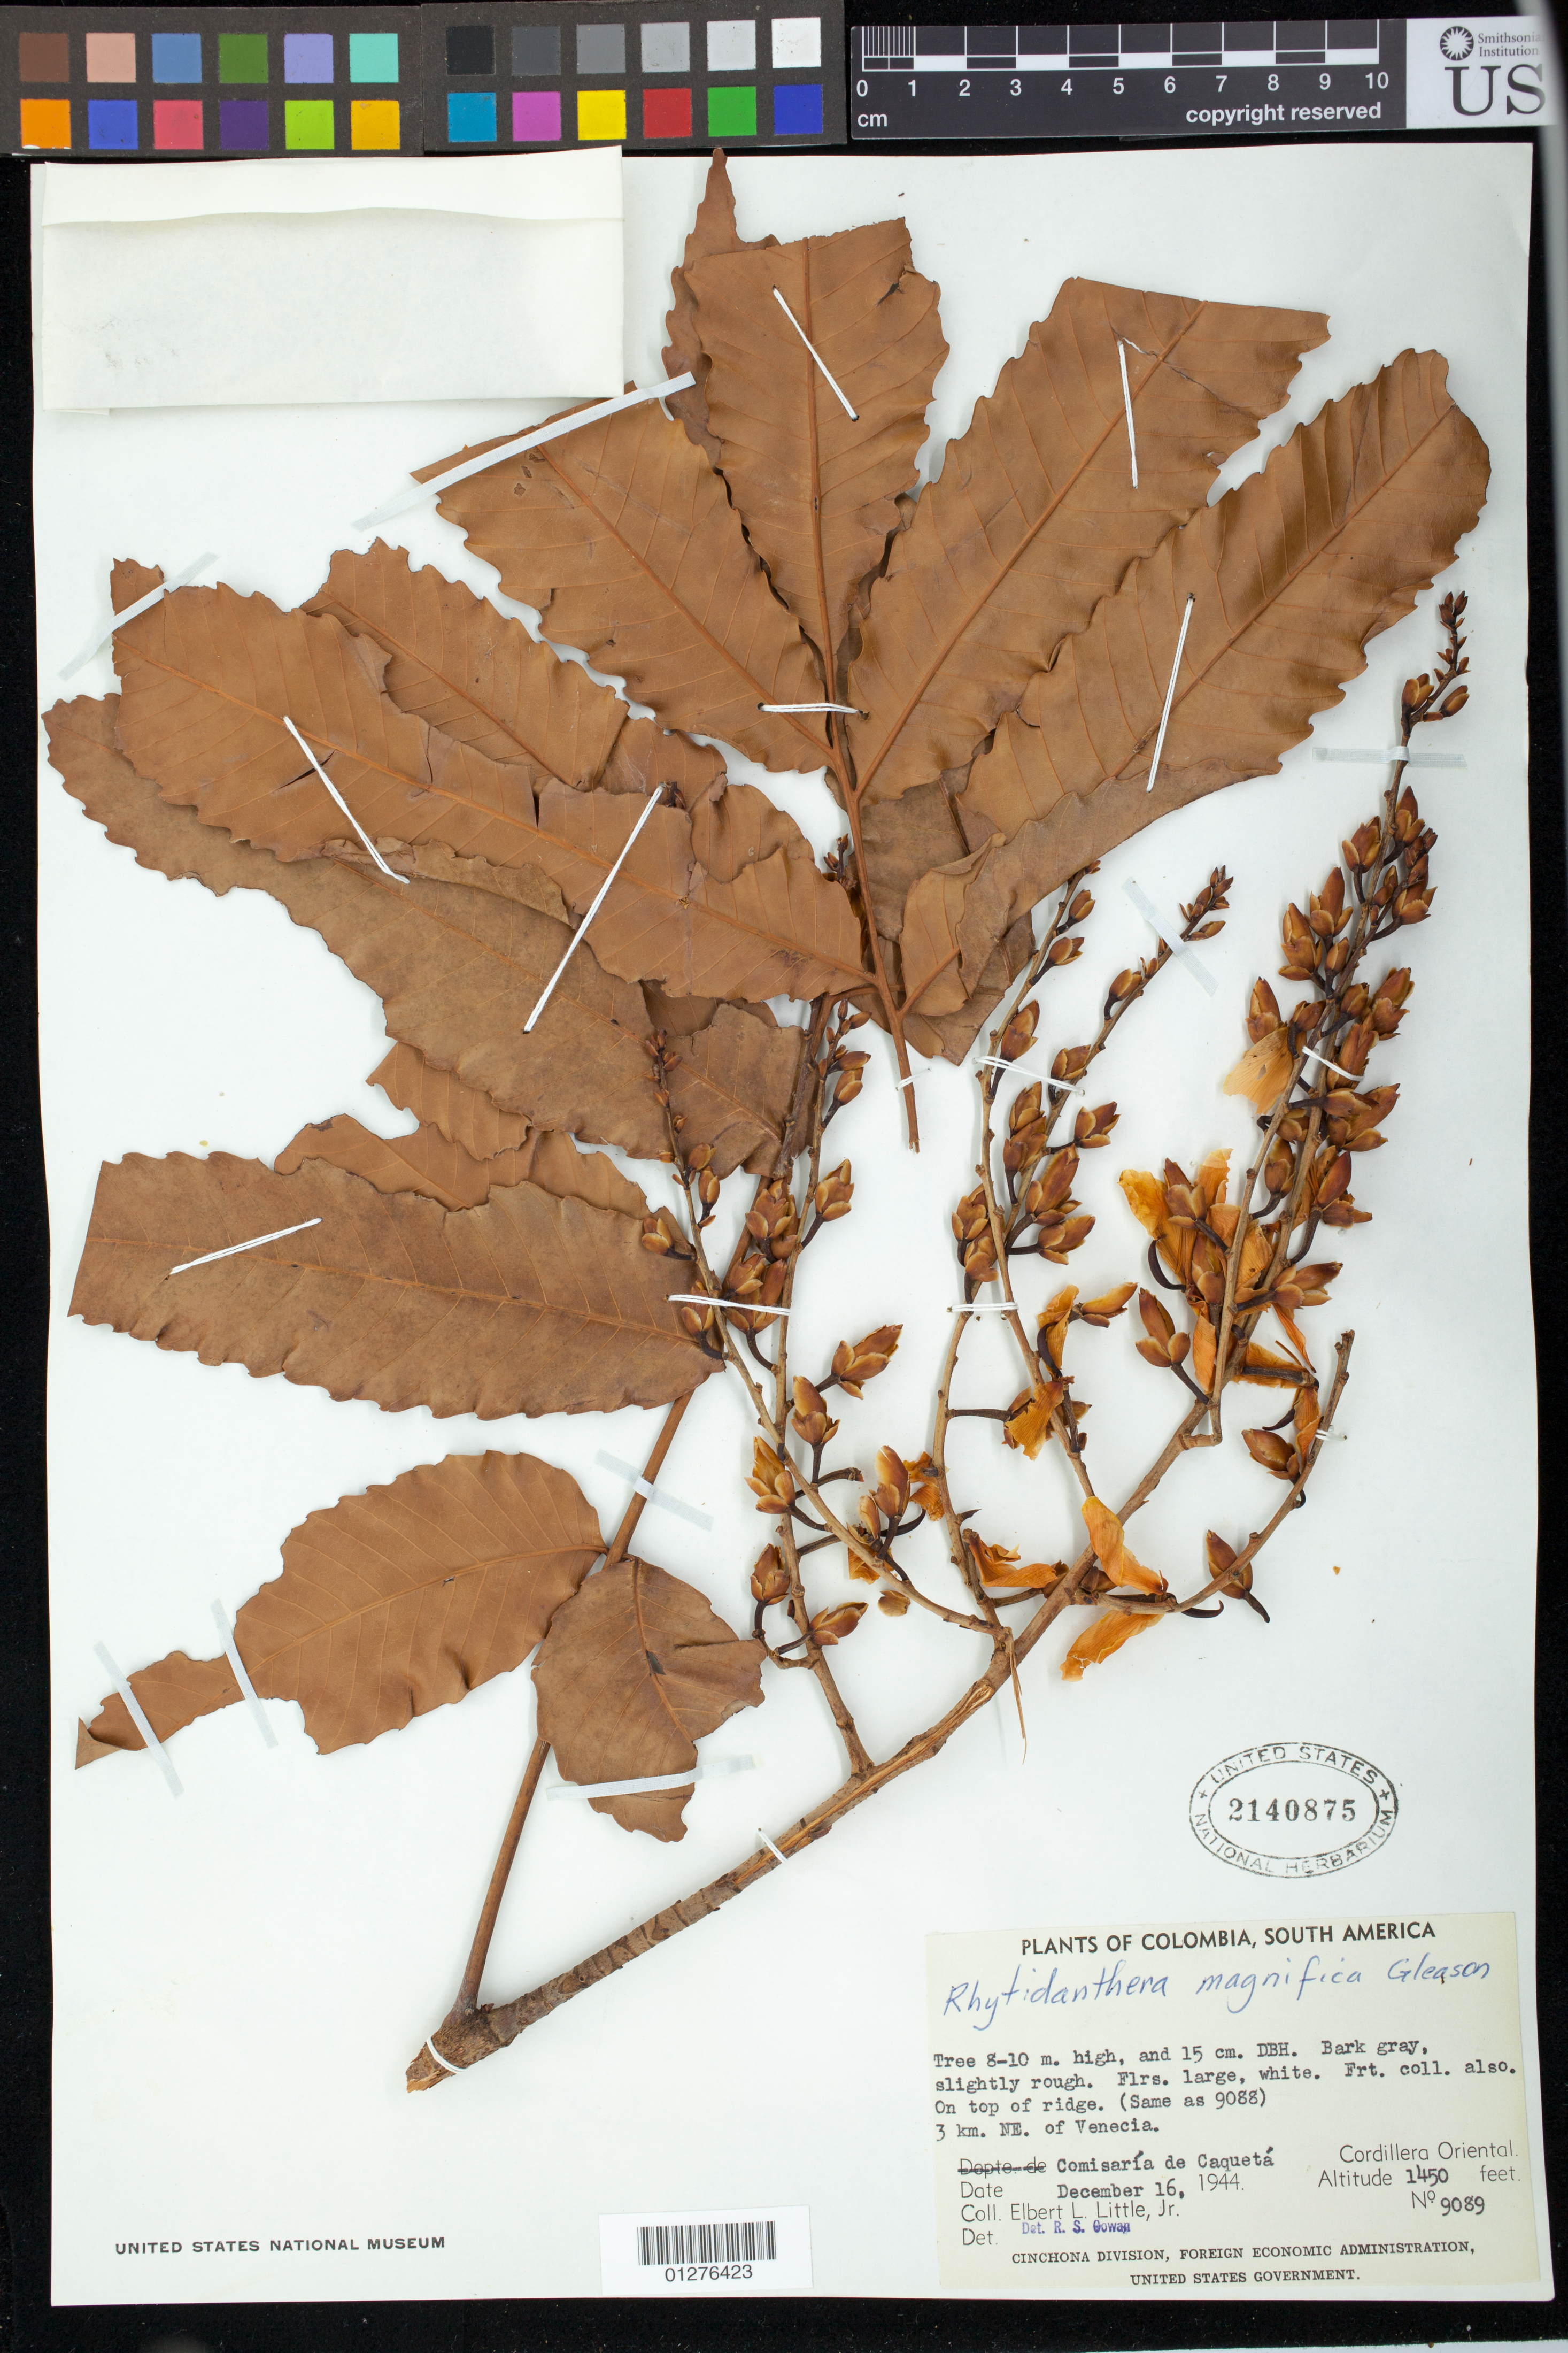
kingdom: Plantae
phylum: Tracheophyta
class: Magnoliopsida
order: Malpighiales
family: Ochnaceae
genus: Rhytidanthera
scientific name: Rhytidanthera splendida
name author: (Planch.) Tiegh.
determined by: Reinales, Sandra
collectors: E. L. Little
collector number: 9089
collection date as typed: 16 Dec 1944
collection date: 1944-12-16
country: Colombia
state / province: Huila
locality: Cordillera Oriental, 3 km NE of Venecia. Comisaria de Caqueta.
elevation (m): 442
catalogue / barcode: US 2140875